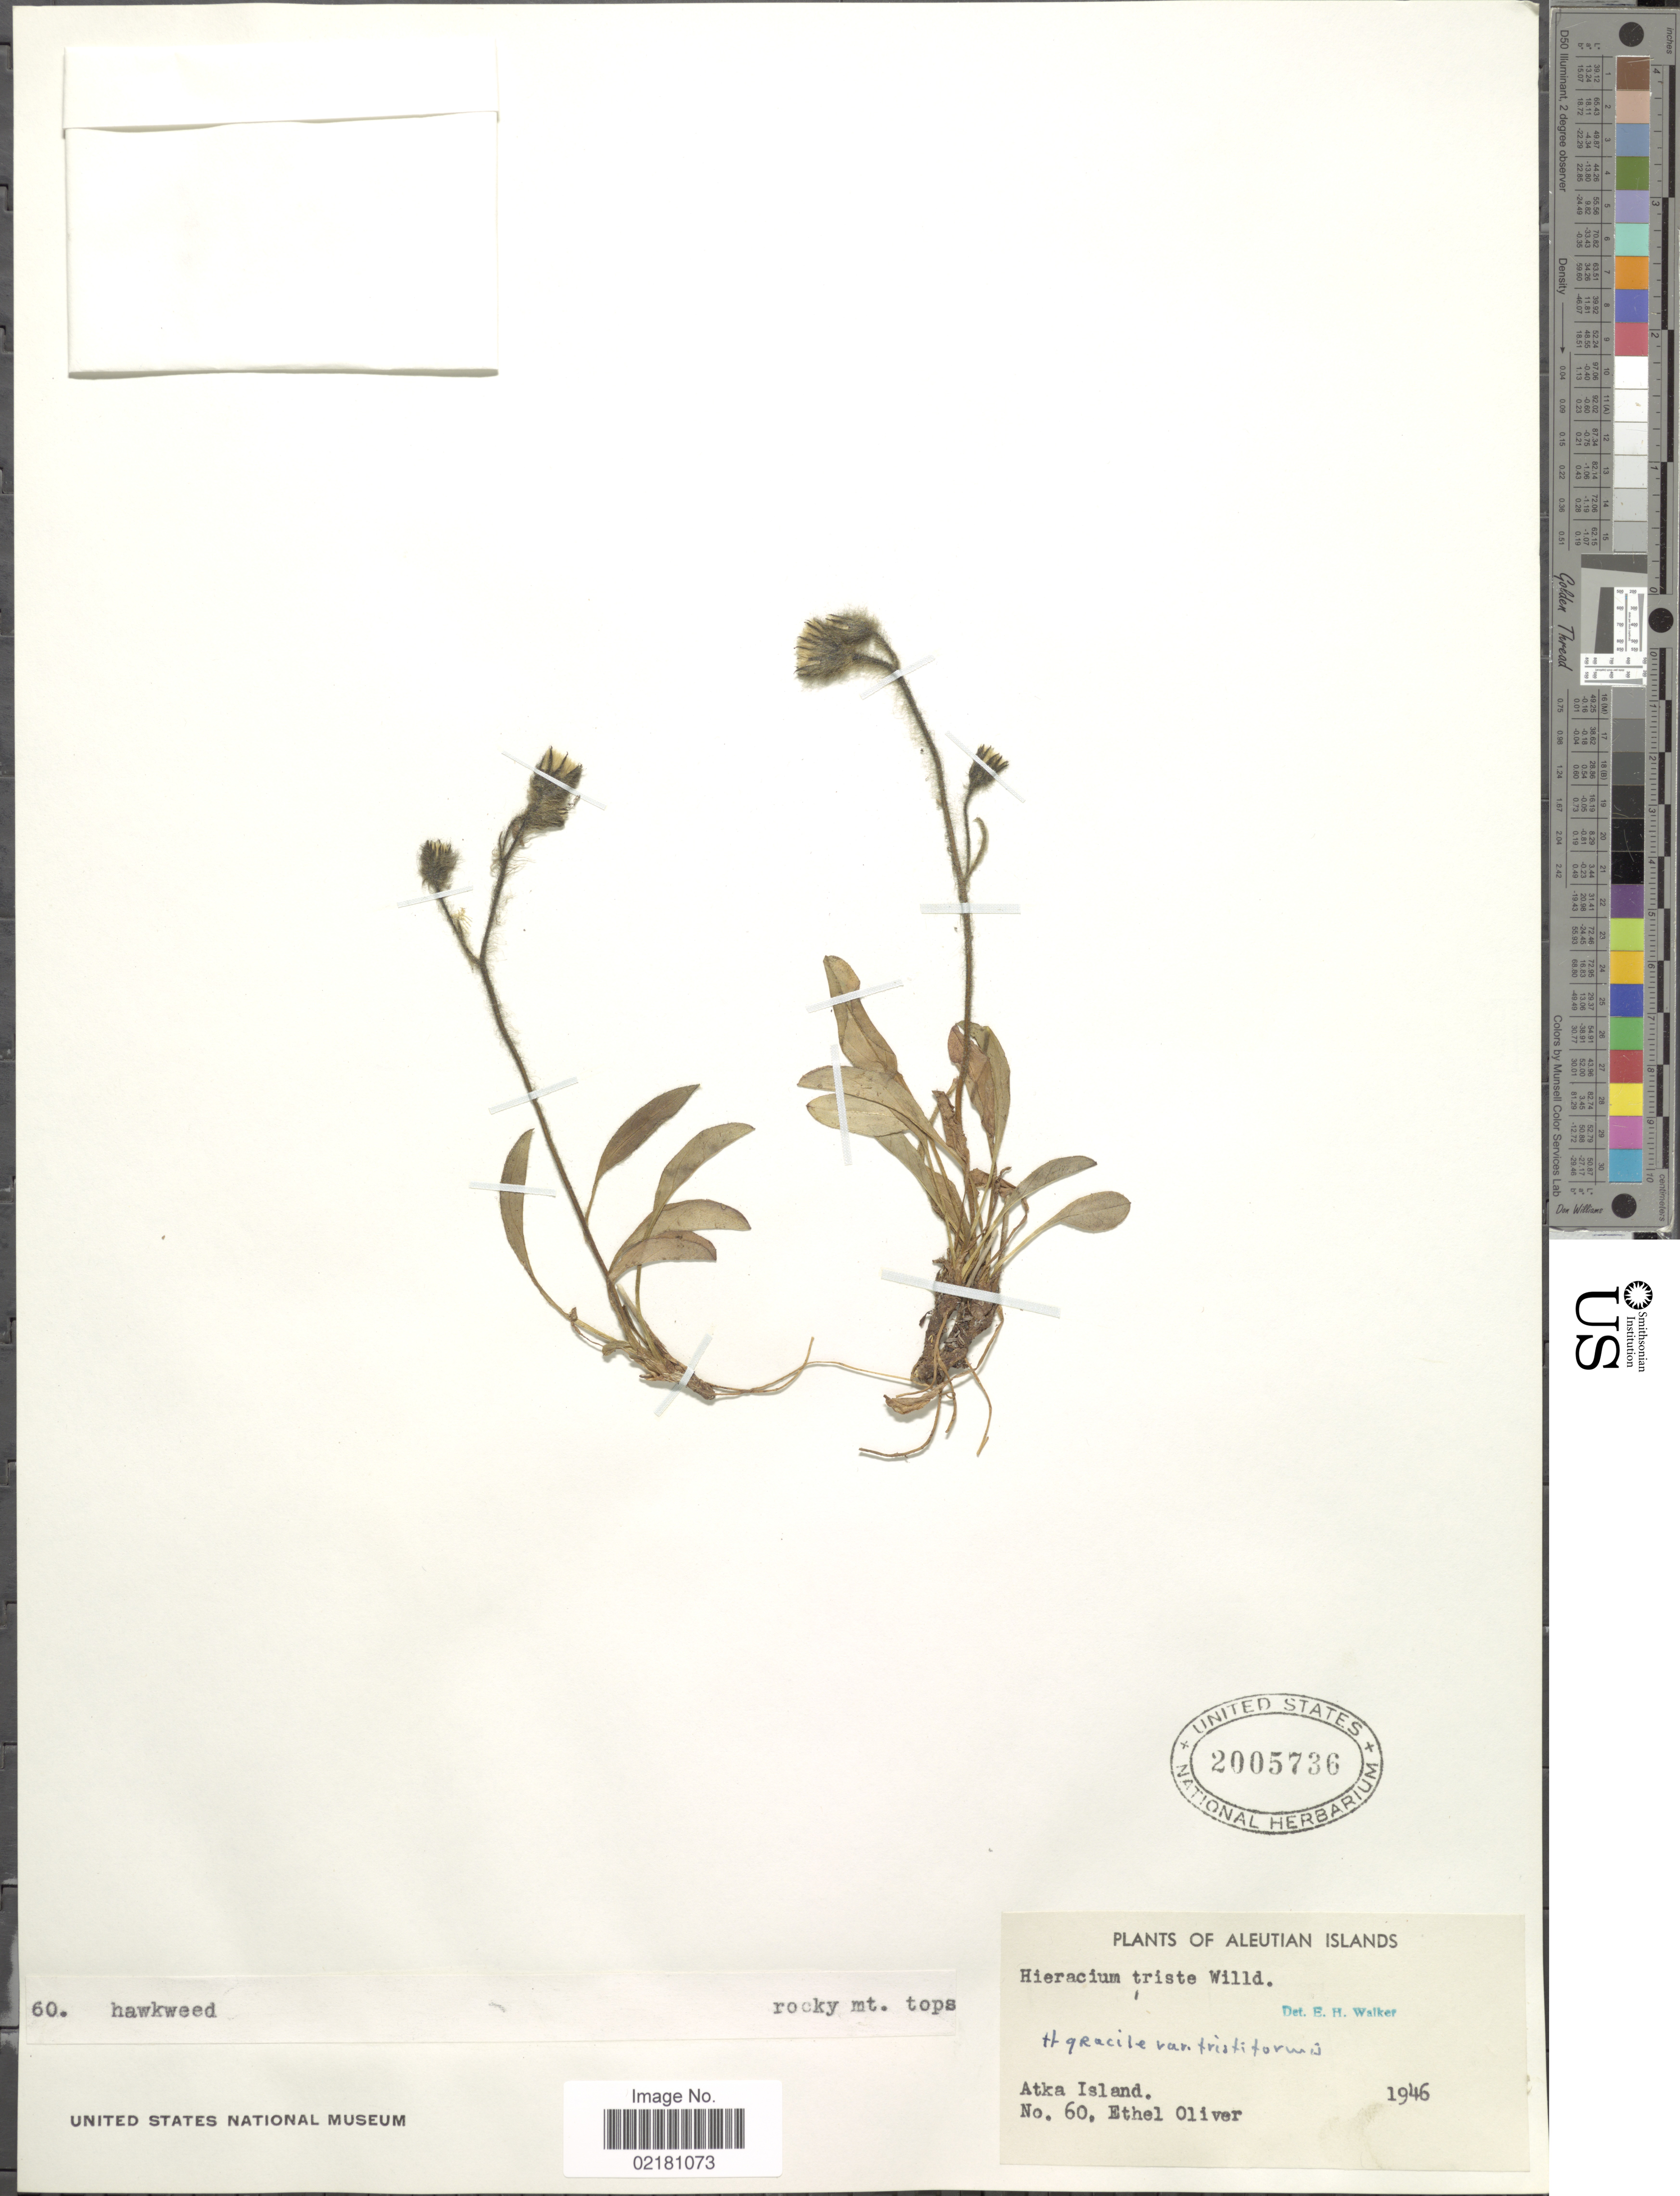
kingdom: Plantae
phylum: Tracheophyta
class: Magnoliopsida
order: Asterales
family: Asteraceae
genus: Hieracium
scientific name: Hieracium triste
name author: Willd. ex Spreng.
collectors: E. Oliver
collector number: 60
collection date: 1946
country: United States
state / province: Alaska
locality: Aleutian Islands. Atka Island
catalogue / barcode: US 2005736